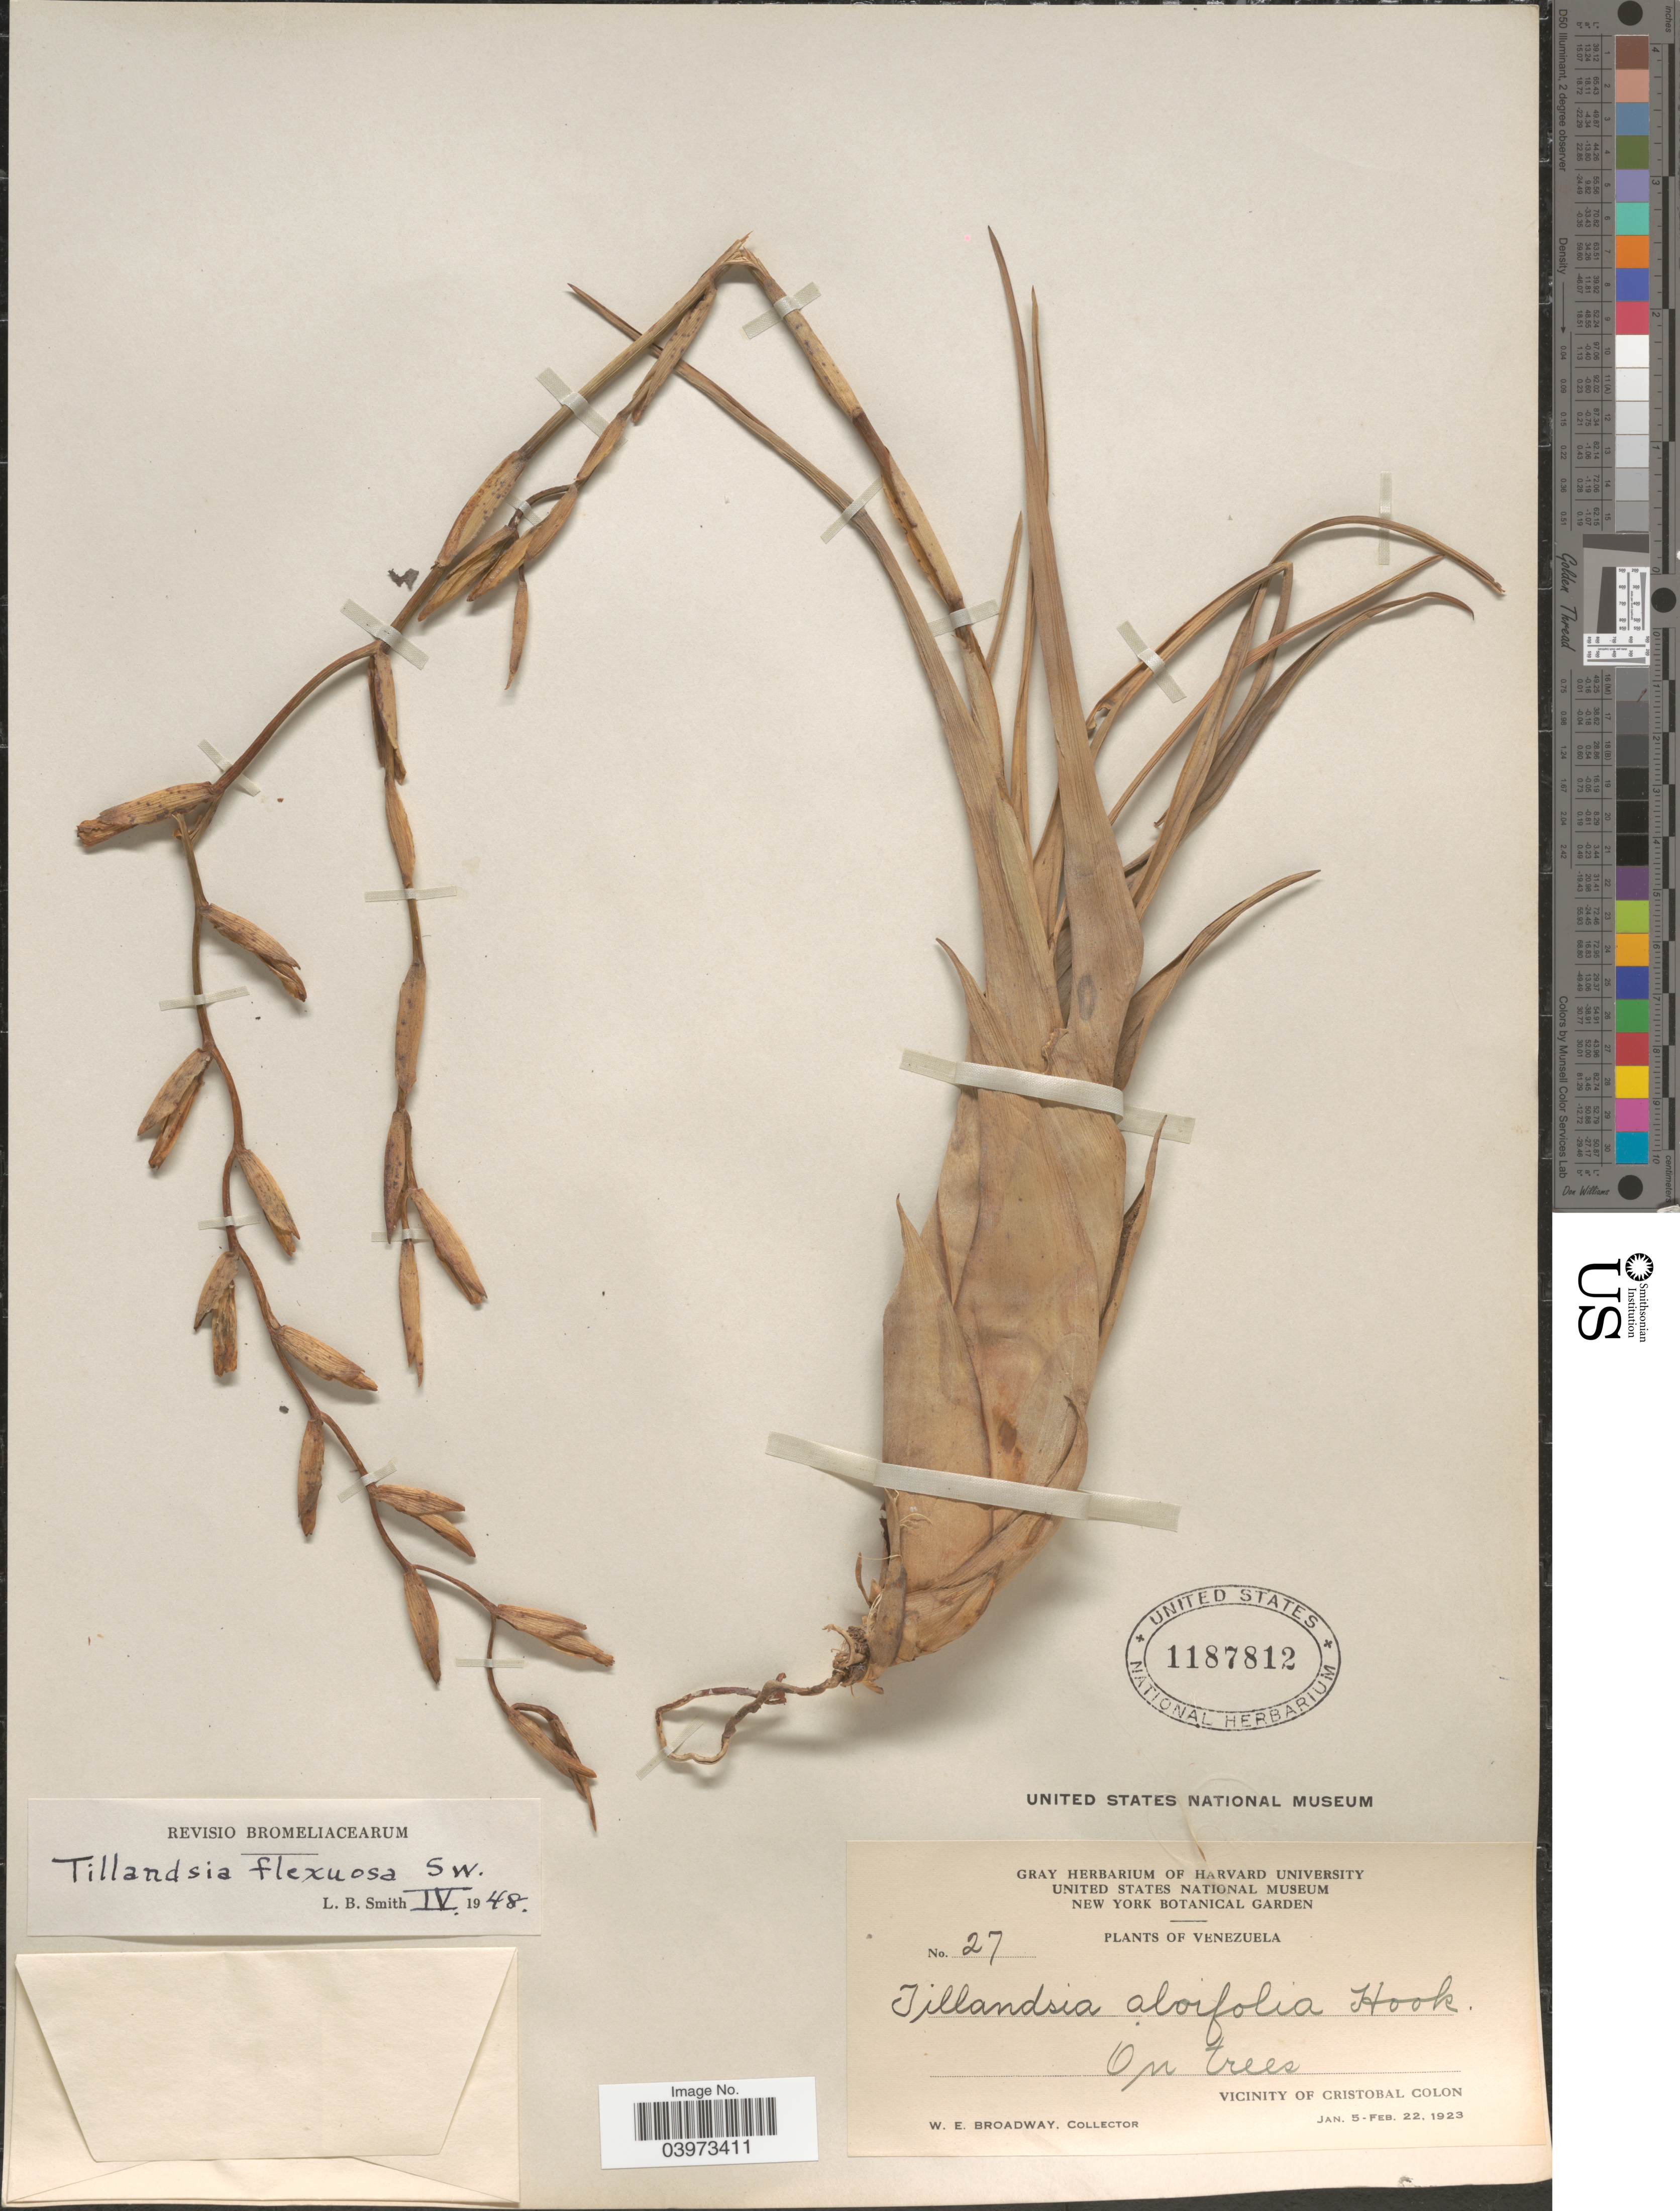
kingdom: Plantae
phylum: Tracheophyta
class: Liliopsida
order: Poales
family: Bromeliaceae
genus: Tillandsia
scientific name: Tillandsia flexuosa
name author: Sw.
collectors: W. E. Broadway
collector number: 27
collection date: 1923-01-05/1923-02-22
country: Venezuela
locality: Vicinity of Cristobal Colon.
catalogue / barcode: US 1187812